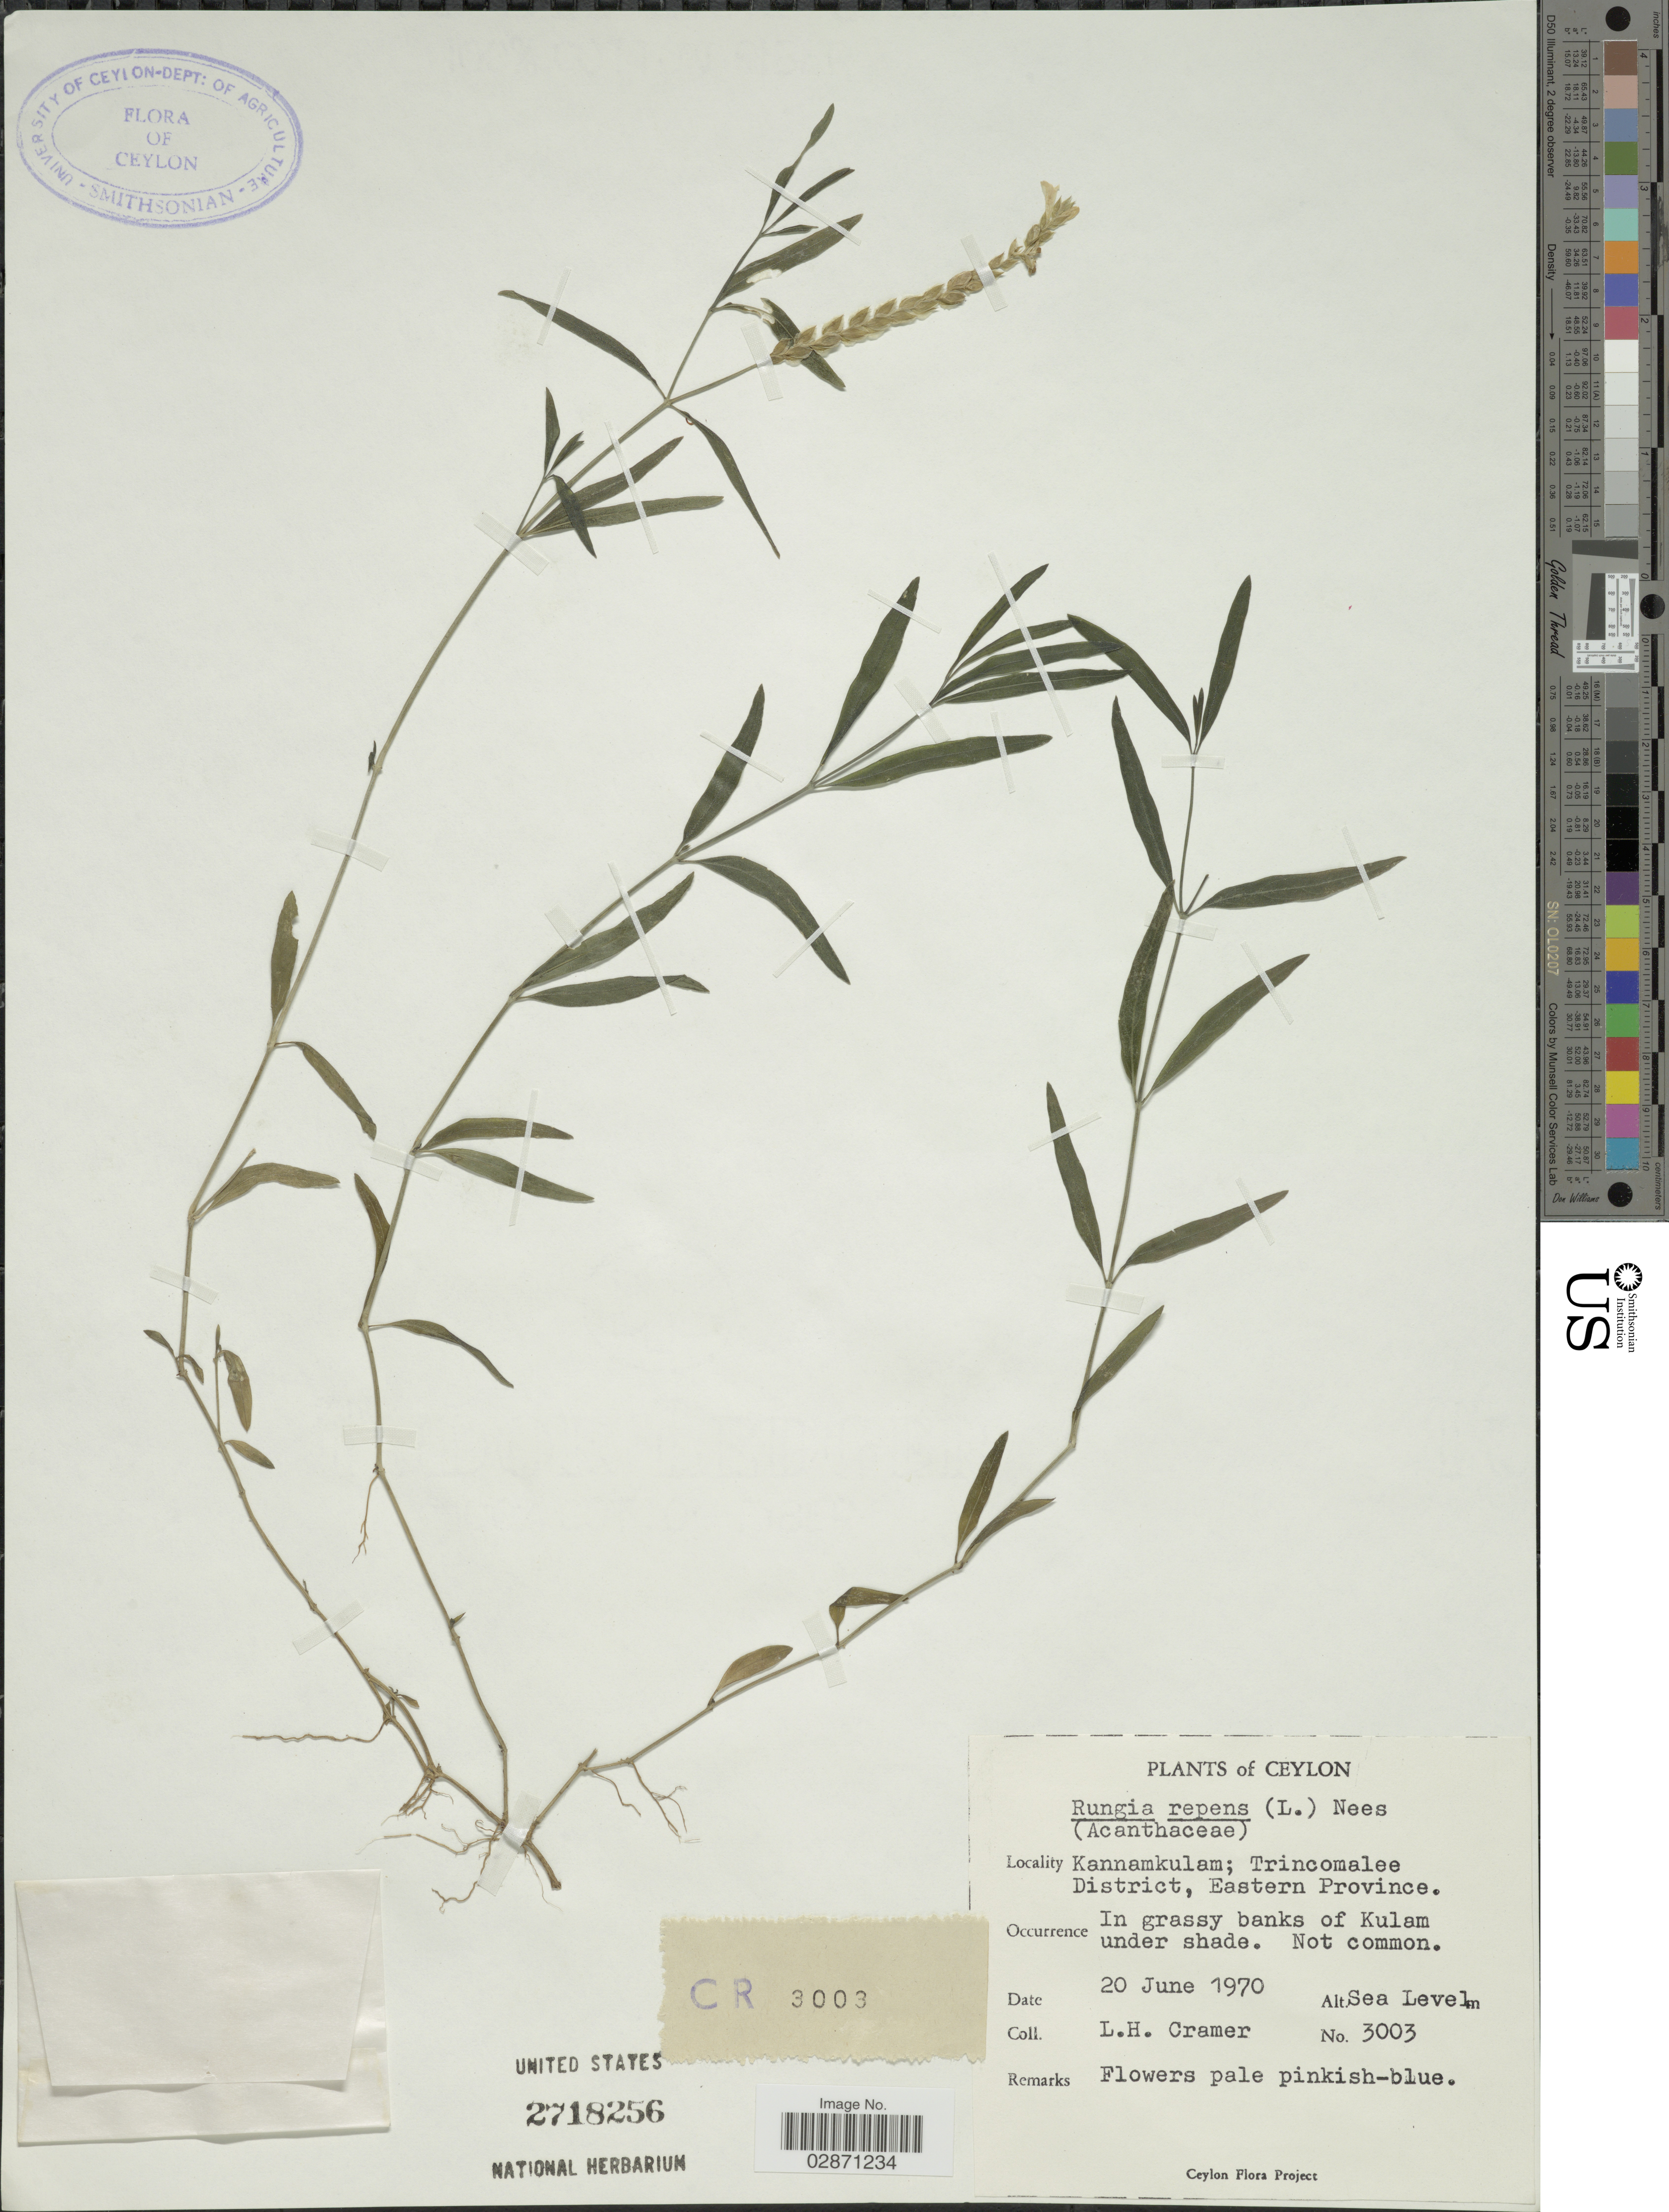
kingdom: Plantae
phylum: Tracheophyta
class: Magnoliopsida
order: Lamiales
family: Acanthaceae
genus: Rungia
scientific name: Rungia repens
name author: (L.) Nees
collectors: L. H. Cramer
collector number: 3003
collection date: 1970-06-20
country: Sri Lanka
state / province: Eastern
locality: Kannamkulam; Trincomalee District. In grassy banks of Kulam under shade.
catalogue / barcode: US 2718256